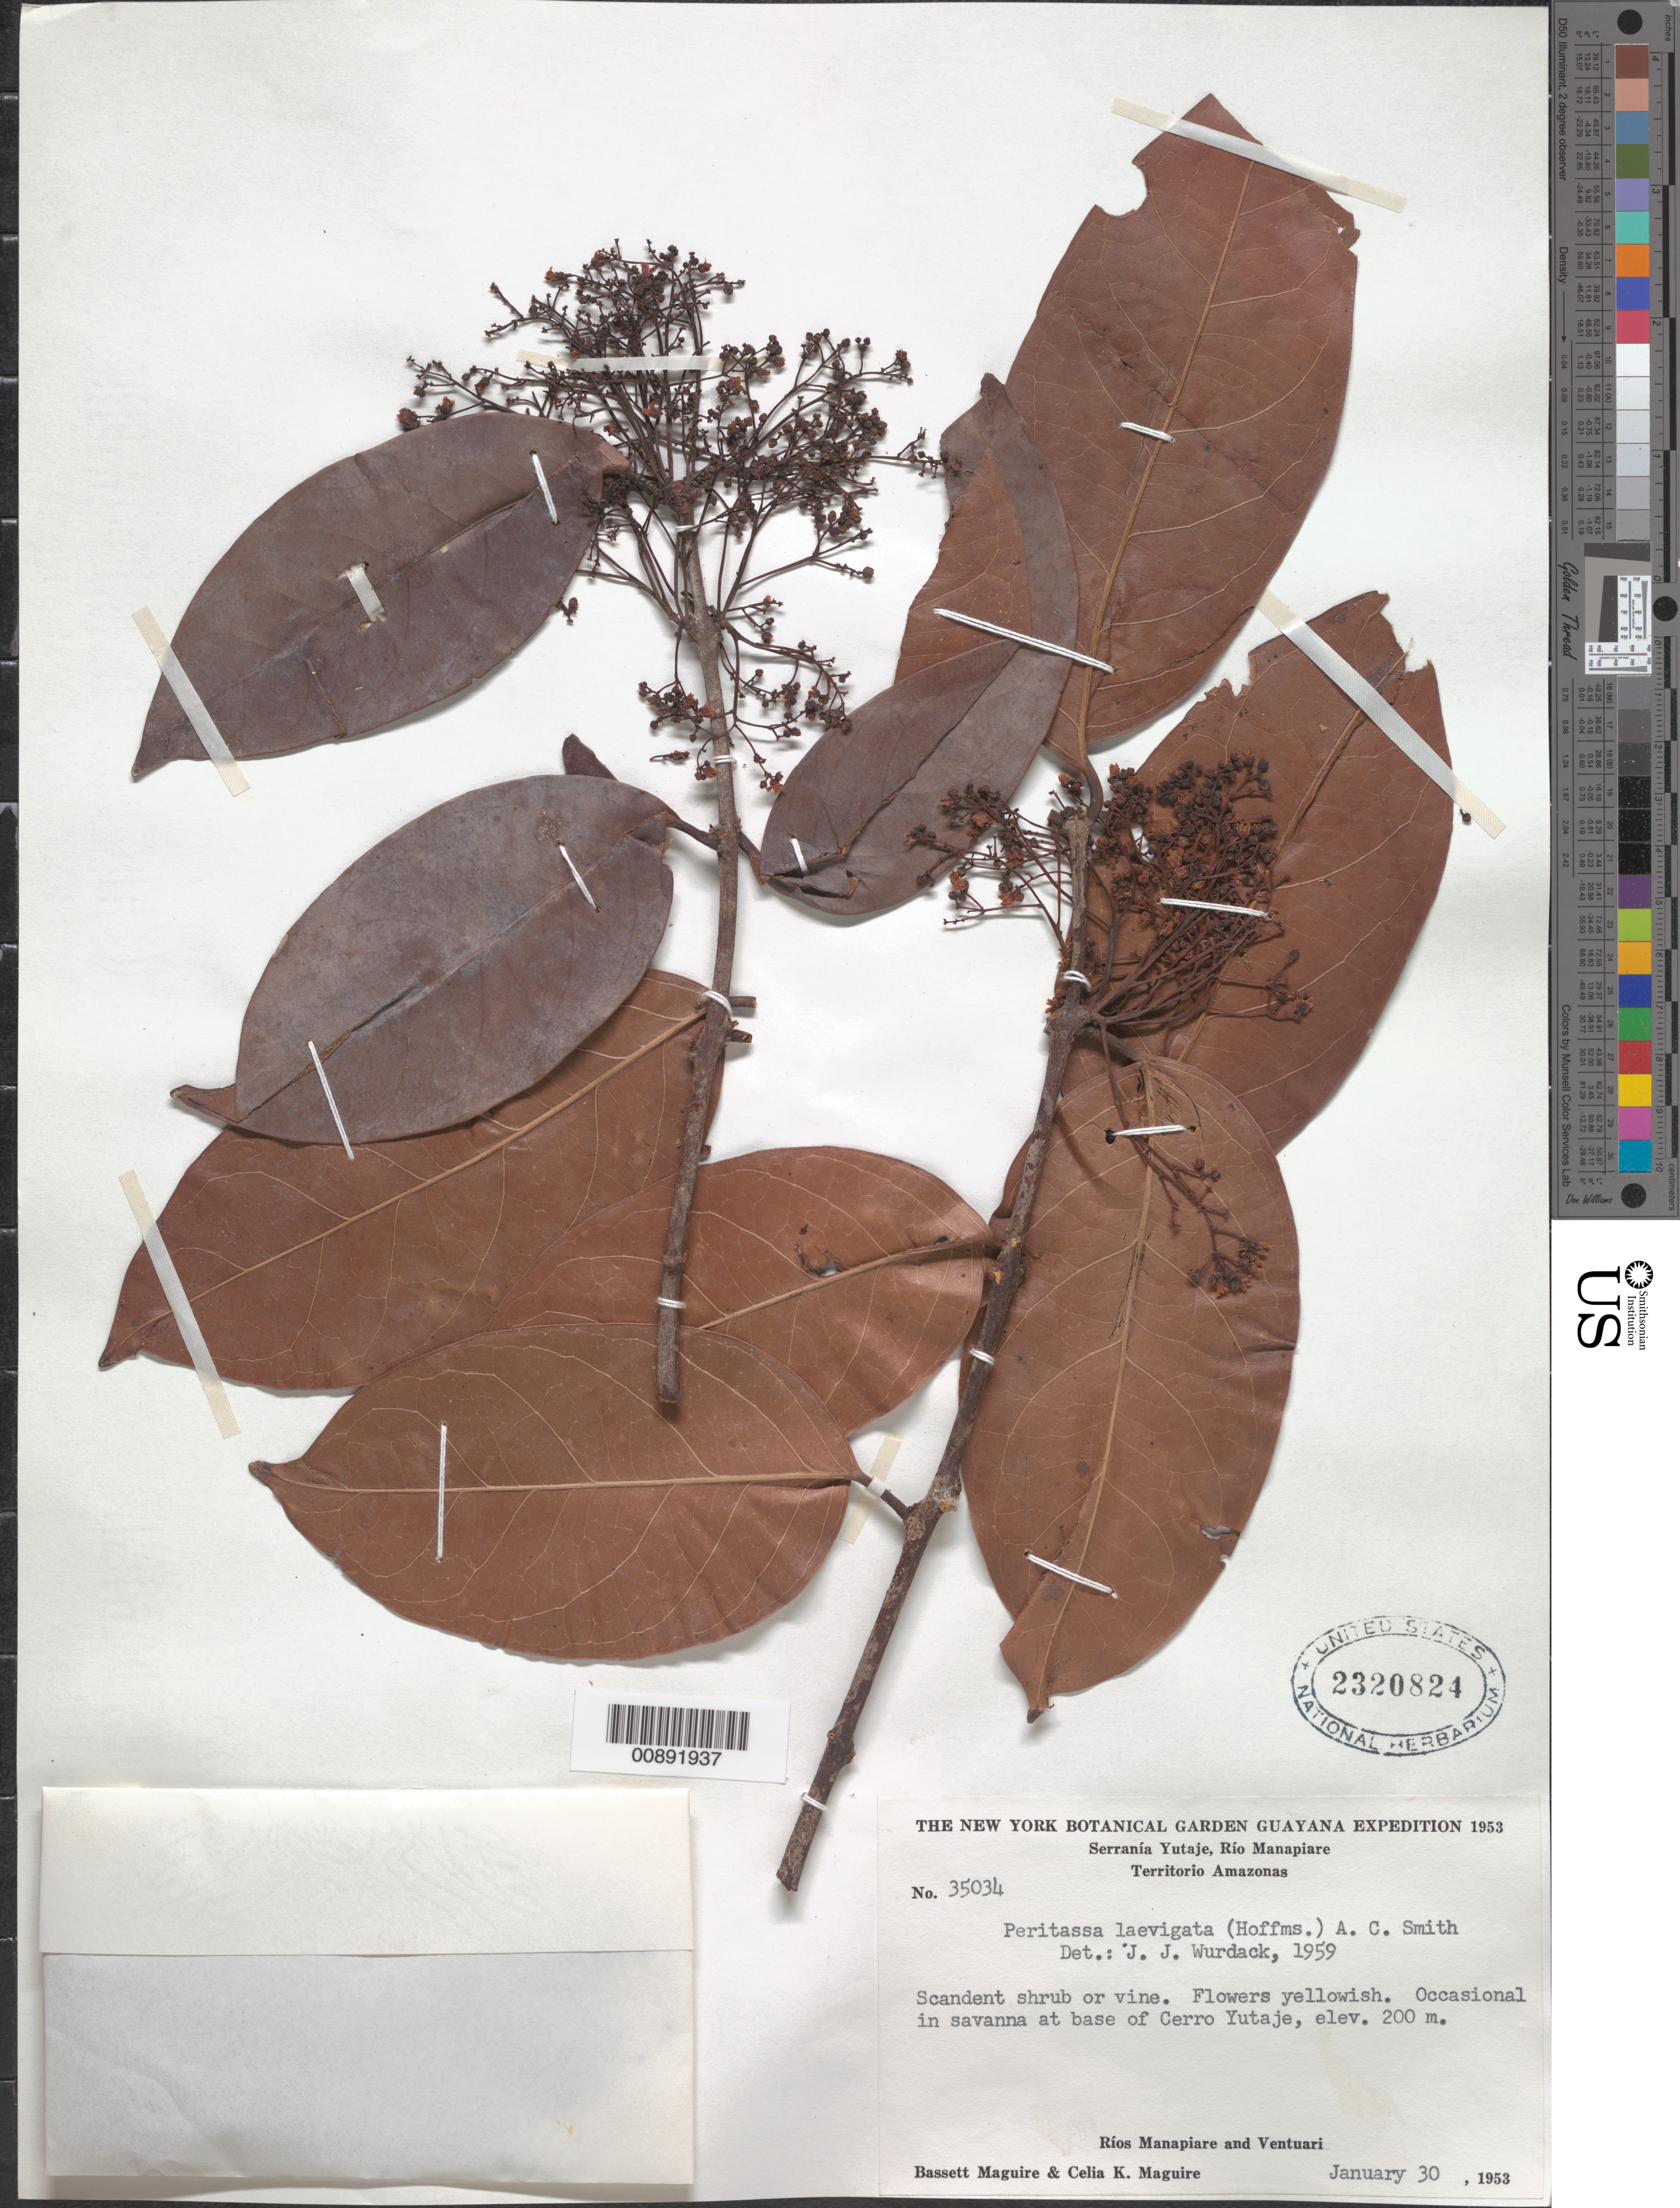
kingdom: Plantae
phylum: Tracheophyta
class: Magnoliopsida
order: Celastrales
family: Celastraceae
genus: Peritassa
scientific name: Peritassa laevigata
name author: (Hoffmanns. ex Link) A.C. Sm.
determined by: Wurdack, John J., (US), US (UNITED STATES)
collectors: B. Maguire & C. K. Maguire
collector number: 35034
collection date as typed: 30-Jan-53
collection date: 1953-01-30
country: Venezuela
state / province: Amazonas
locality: Serranía Yutajé, Río Manapiare, Cerro Yutajé, base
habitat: Savanna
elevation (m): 200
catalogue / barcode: US 2320824